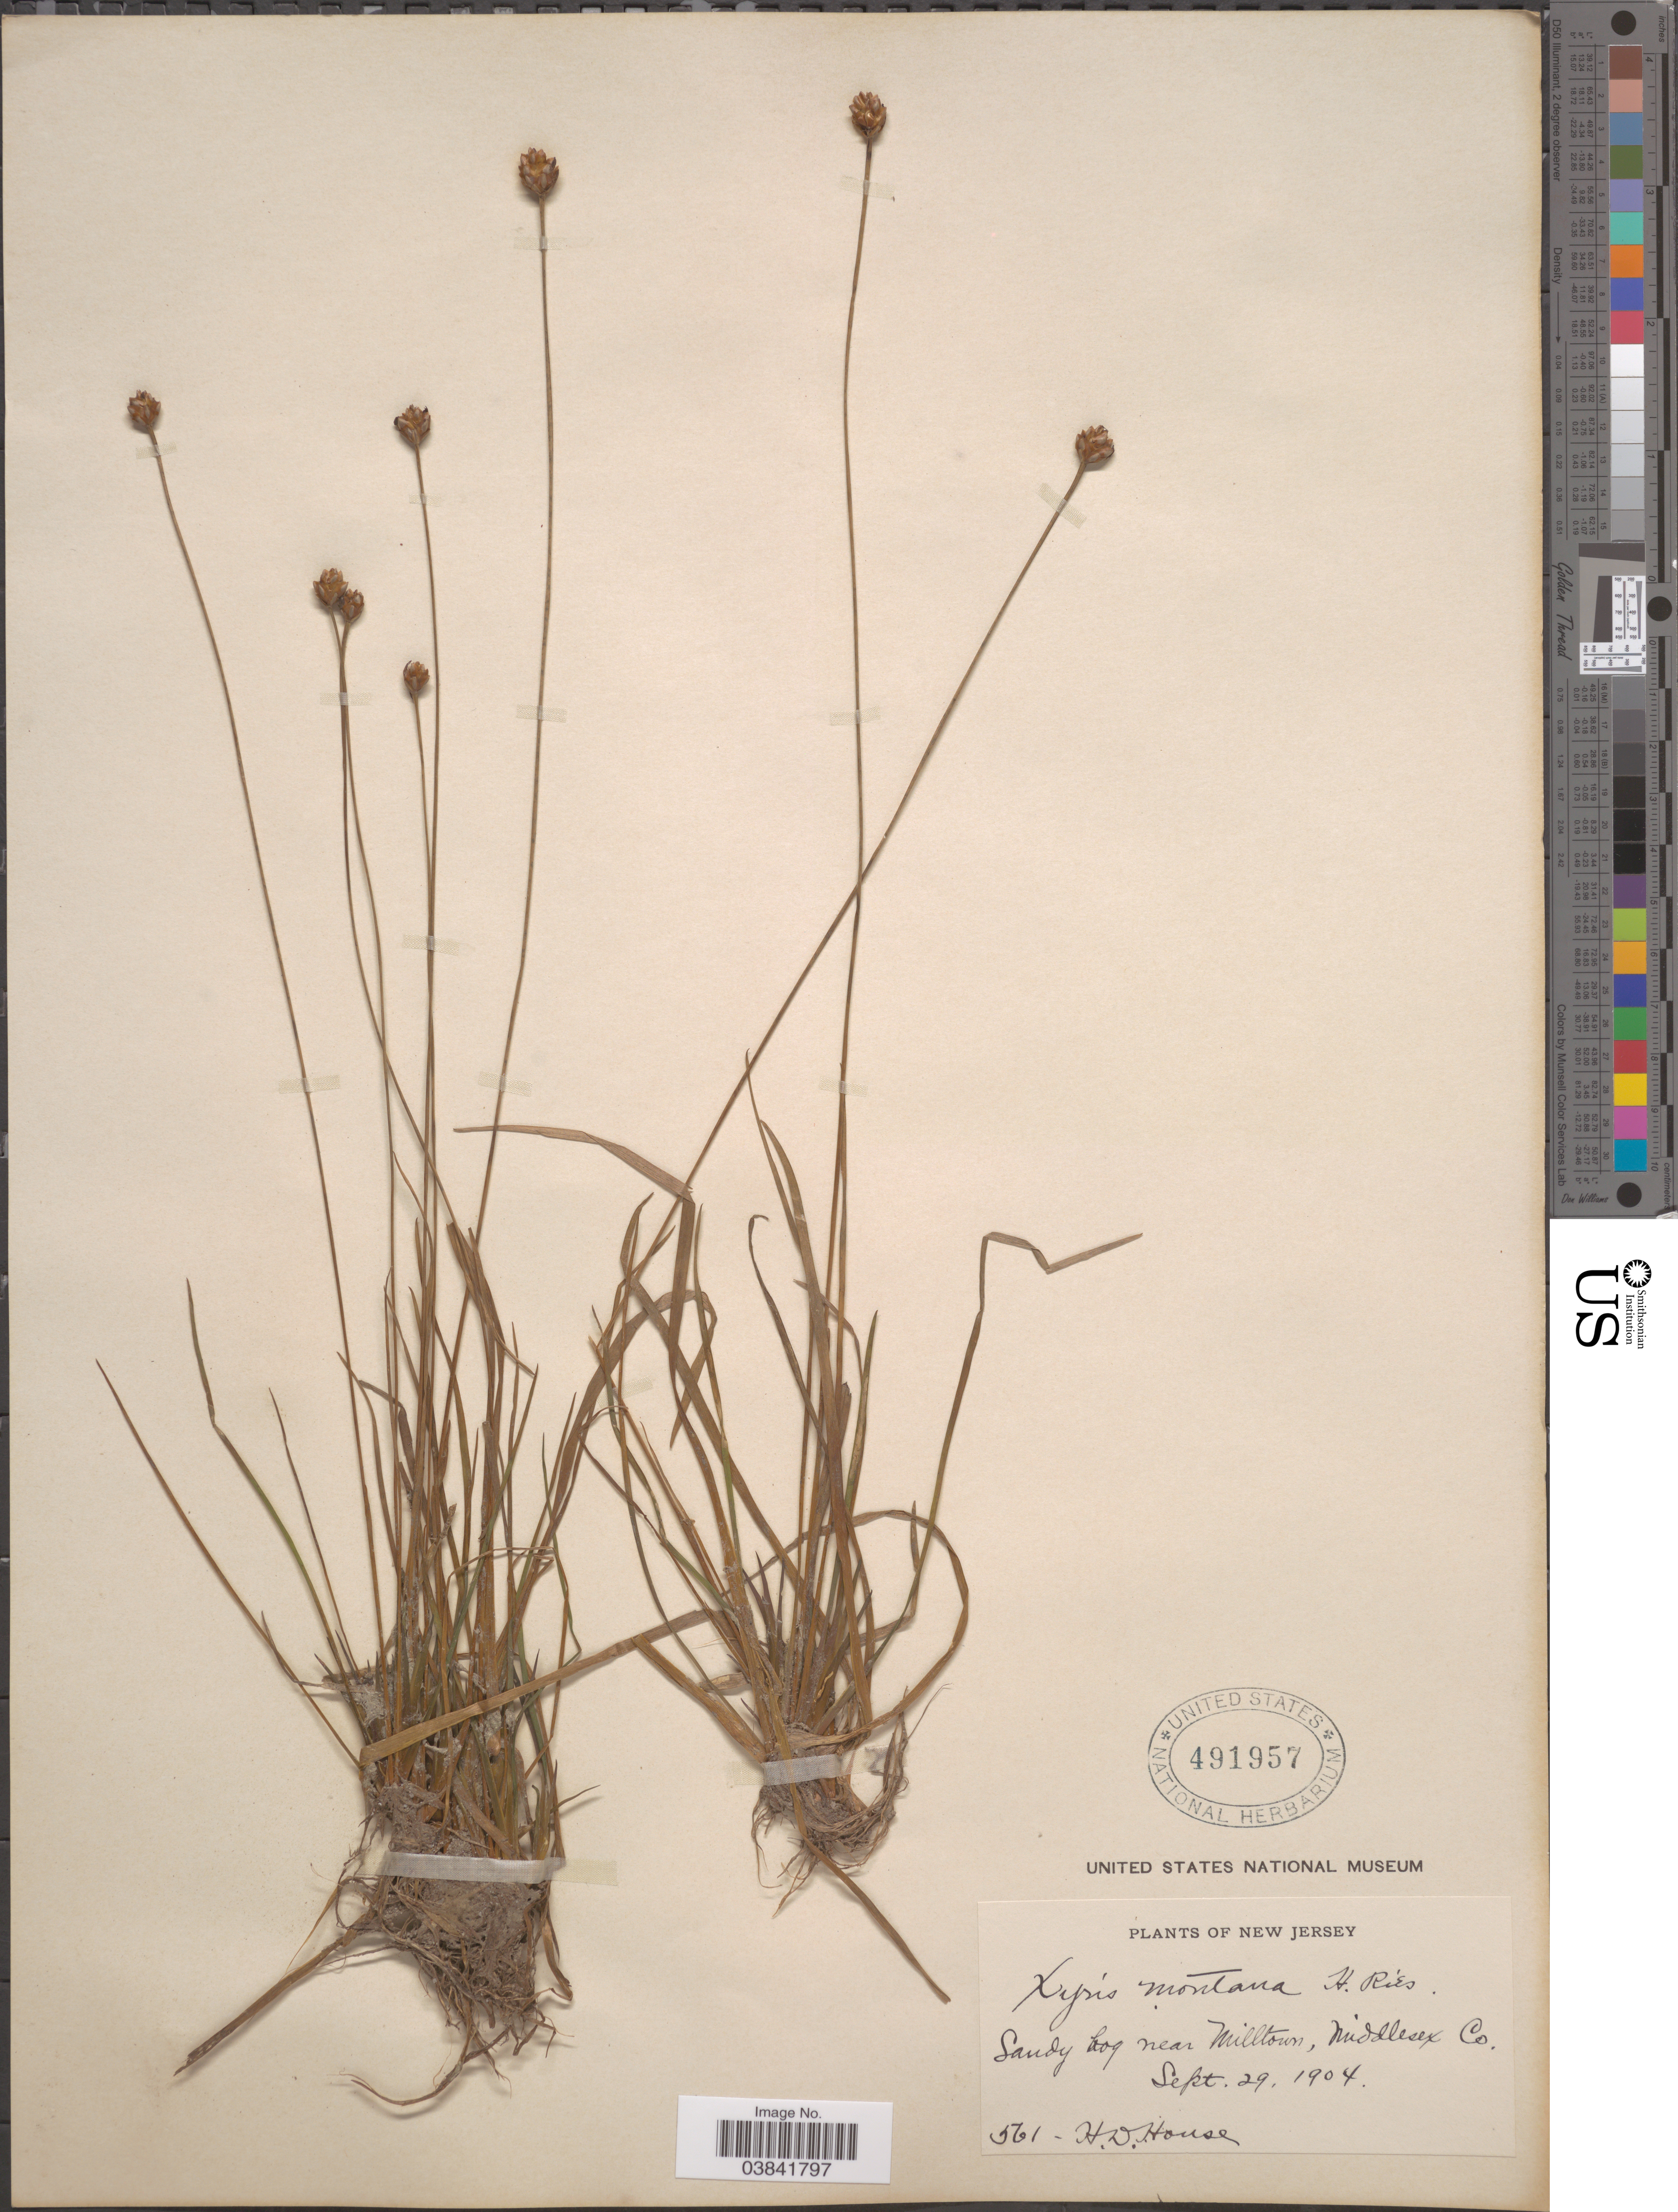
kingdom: Plantae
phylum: Tracheophyta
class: Liliopsida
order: Poales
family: Xyridaceae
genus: Xyris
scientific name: Xyris difformis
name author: Chapm.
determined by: Strong, Mark T., (BOT), Smithsonian Institution - National Museum of Natural History (UNITED STATES)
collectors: H. D. House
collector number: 561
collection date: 1904-09-29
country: United States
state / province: New Jersey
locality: Sandy bog near Milltown, Middlesex Co.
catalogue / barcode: US 491957